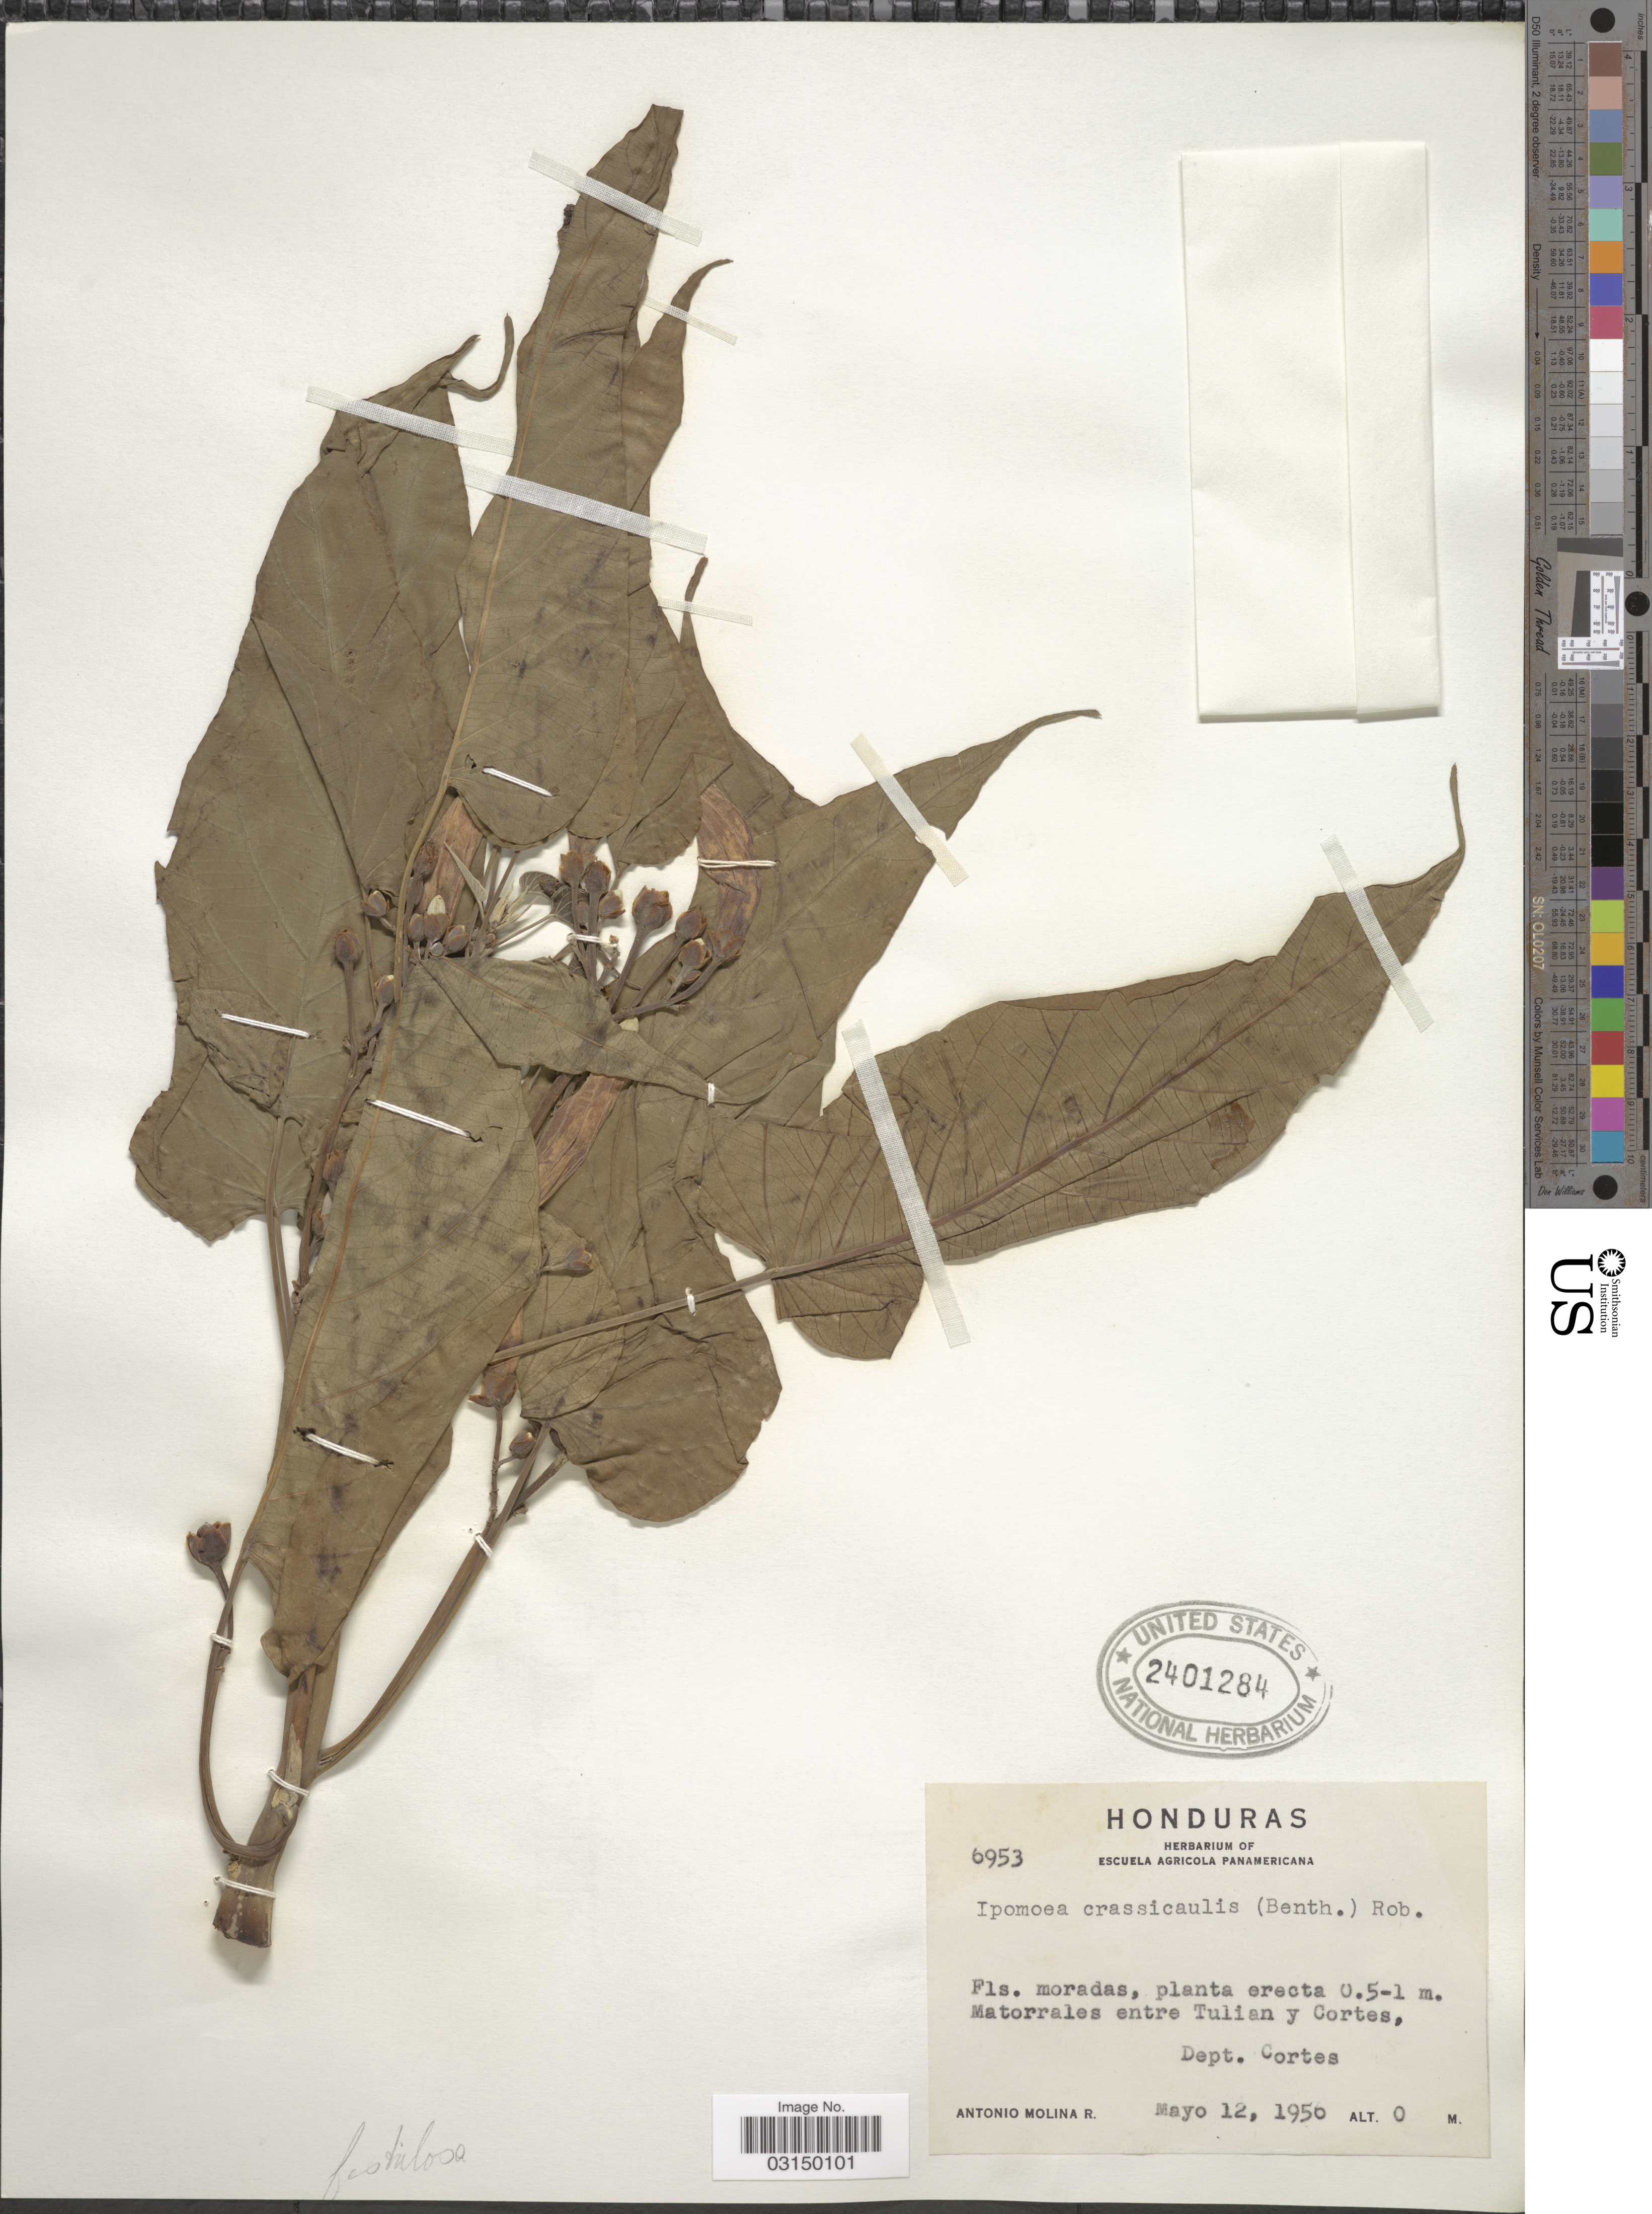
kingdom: Plantae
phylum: Tracheophyta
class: Magnoliopsida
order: Solanales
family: Convolvulaceae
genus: Ipomoea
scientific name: Ipomoea carnea subsp. fistulosa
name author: (Mart. ex Choisy) D.F. Austin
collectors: A. Molina R.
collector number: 6953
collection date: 1950-05-12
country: Honduras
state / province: Cortés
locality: Matorrales entre Tulian y Cortes, Dept. Cortes.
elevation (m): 0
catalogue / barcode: US 2401284